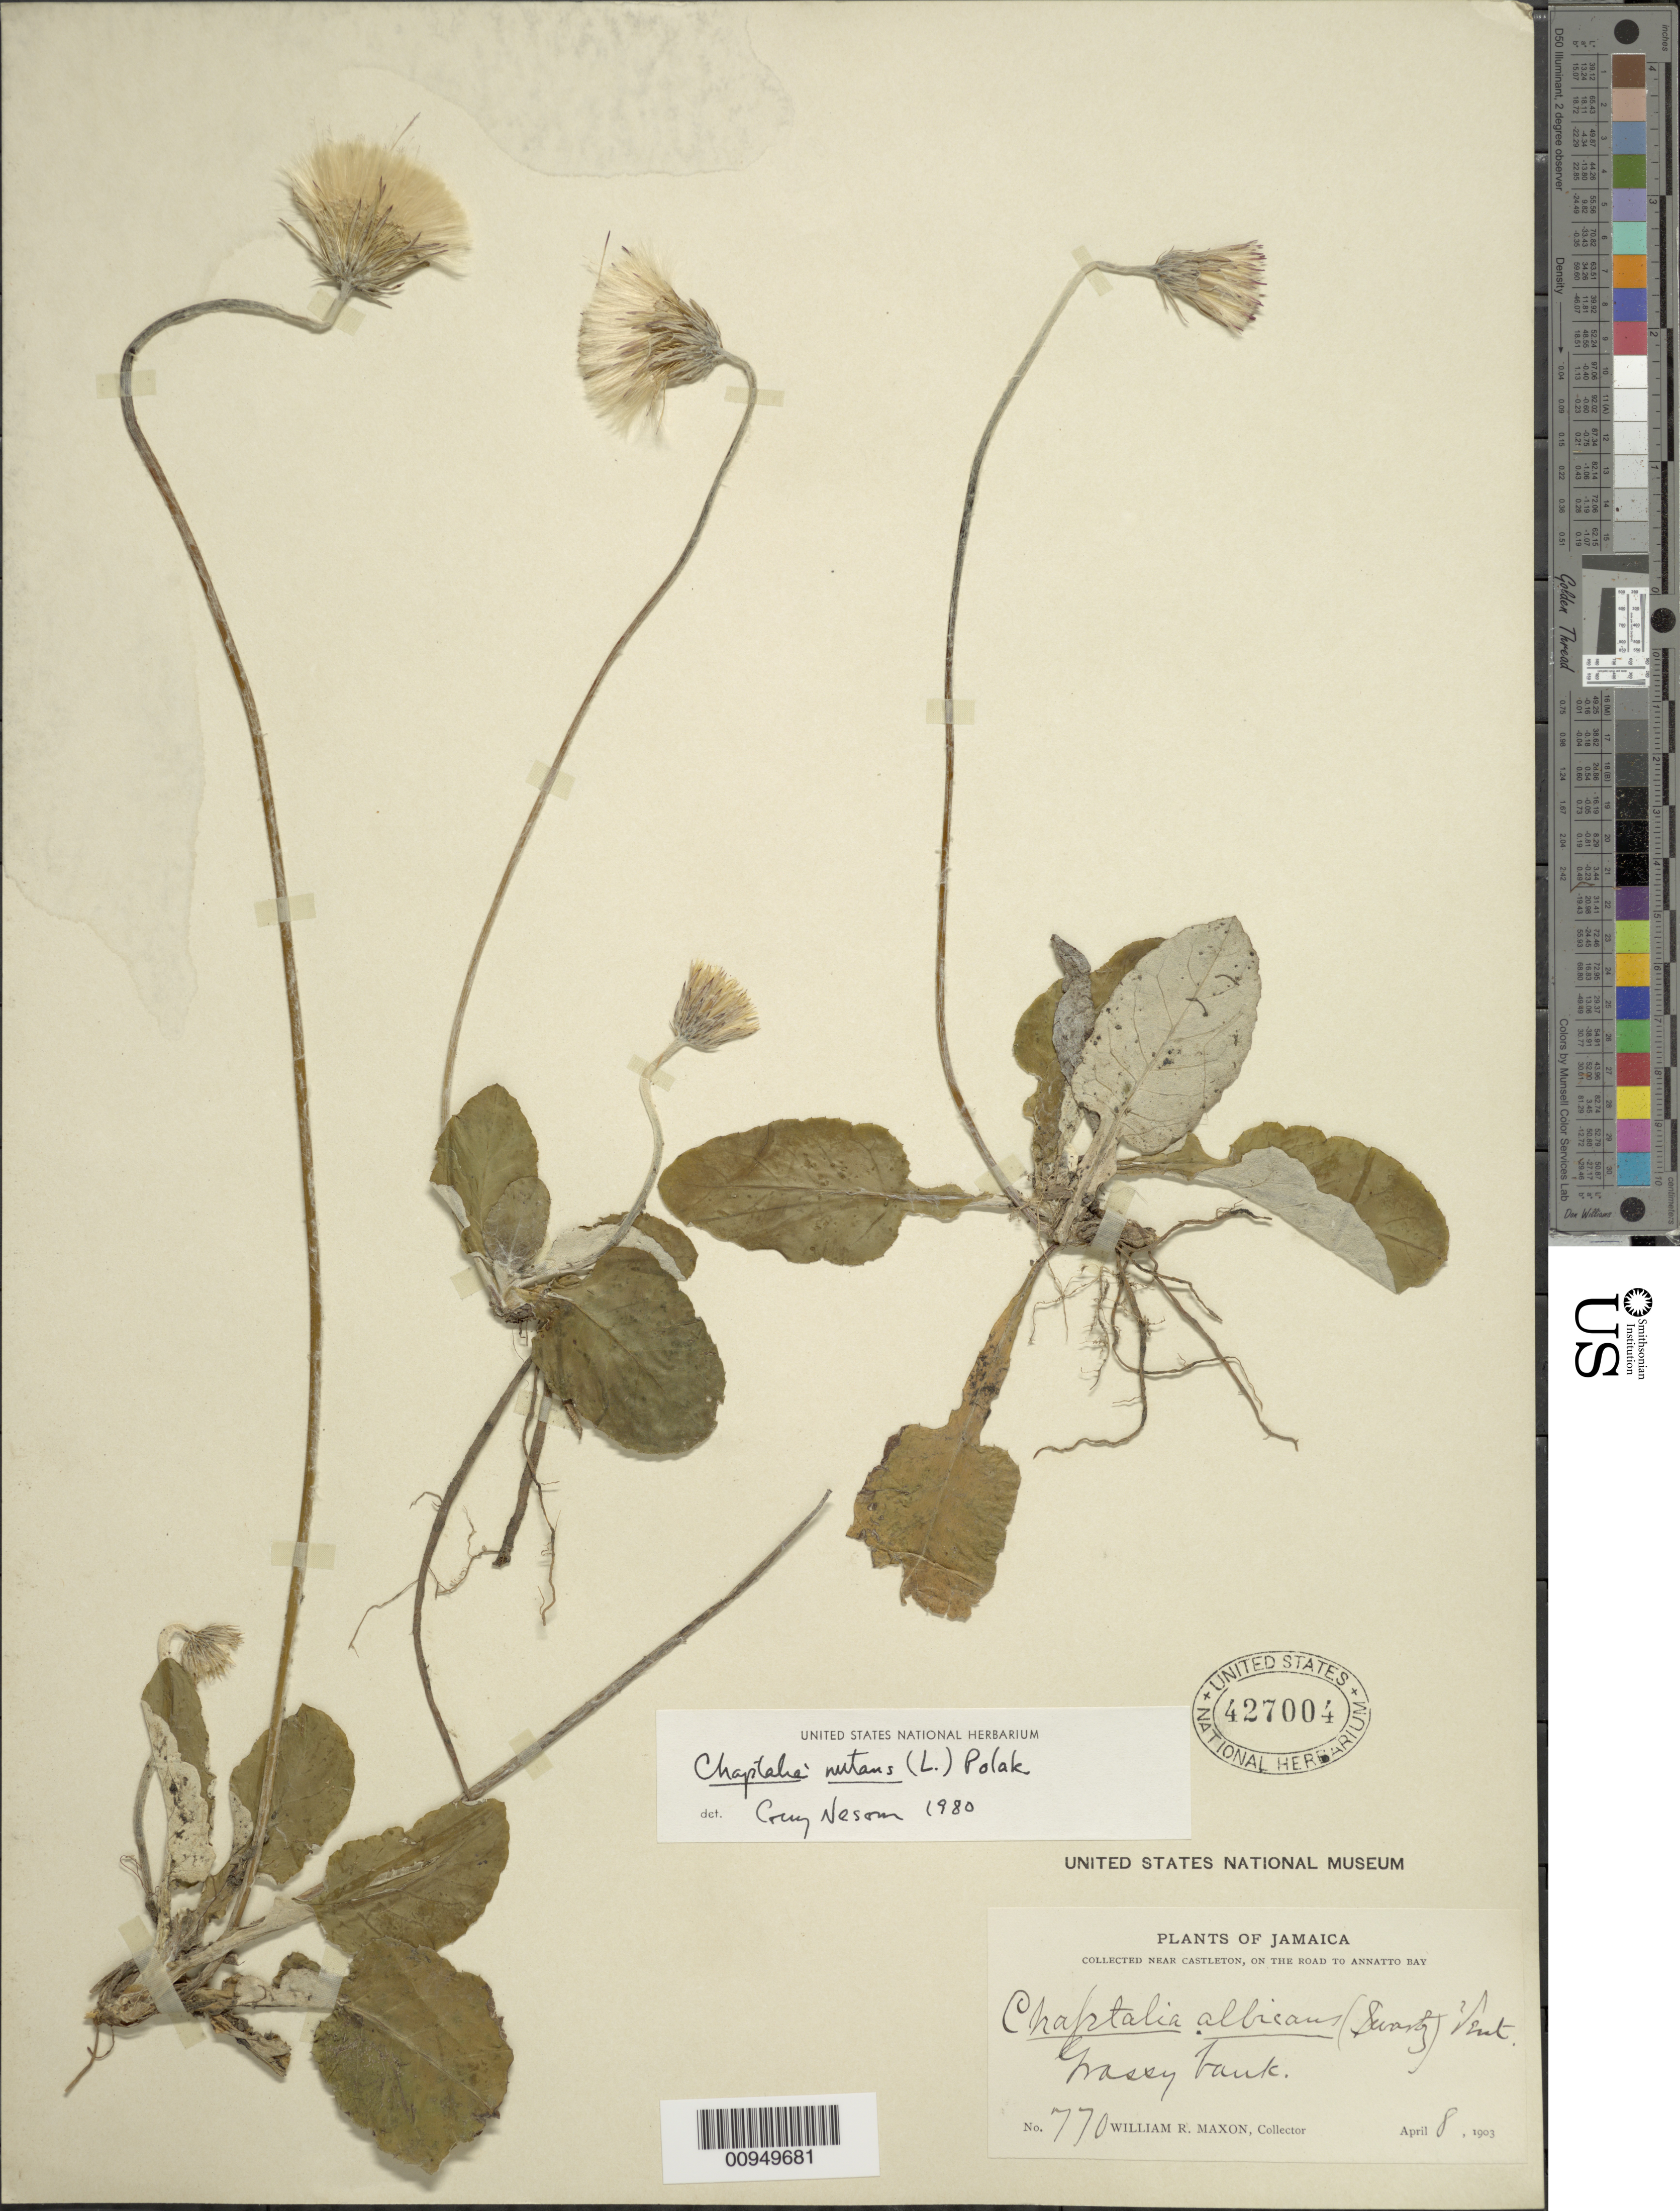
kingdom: Plantae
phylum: Tracheophyta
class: Magnoliopsida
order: Asterales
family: Asteraceae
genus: Chaptalia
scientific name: Chaptalia nutans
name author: (L.) Pol.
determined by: Nesom, Guy L.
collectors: W. R. Maxon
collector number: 770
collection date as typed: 08 Apr 1903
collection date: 1903-04-08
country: Jamaica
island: Jamaica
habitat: Grassy bank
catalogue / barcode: US 427004